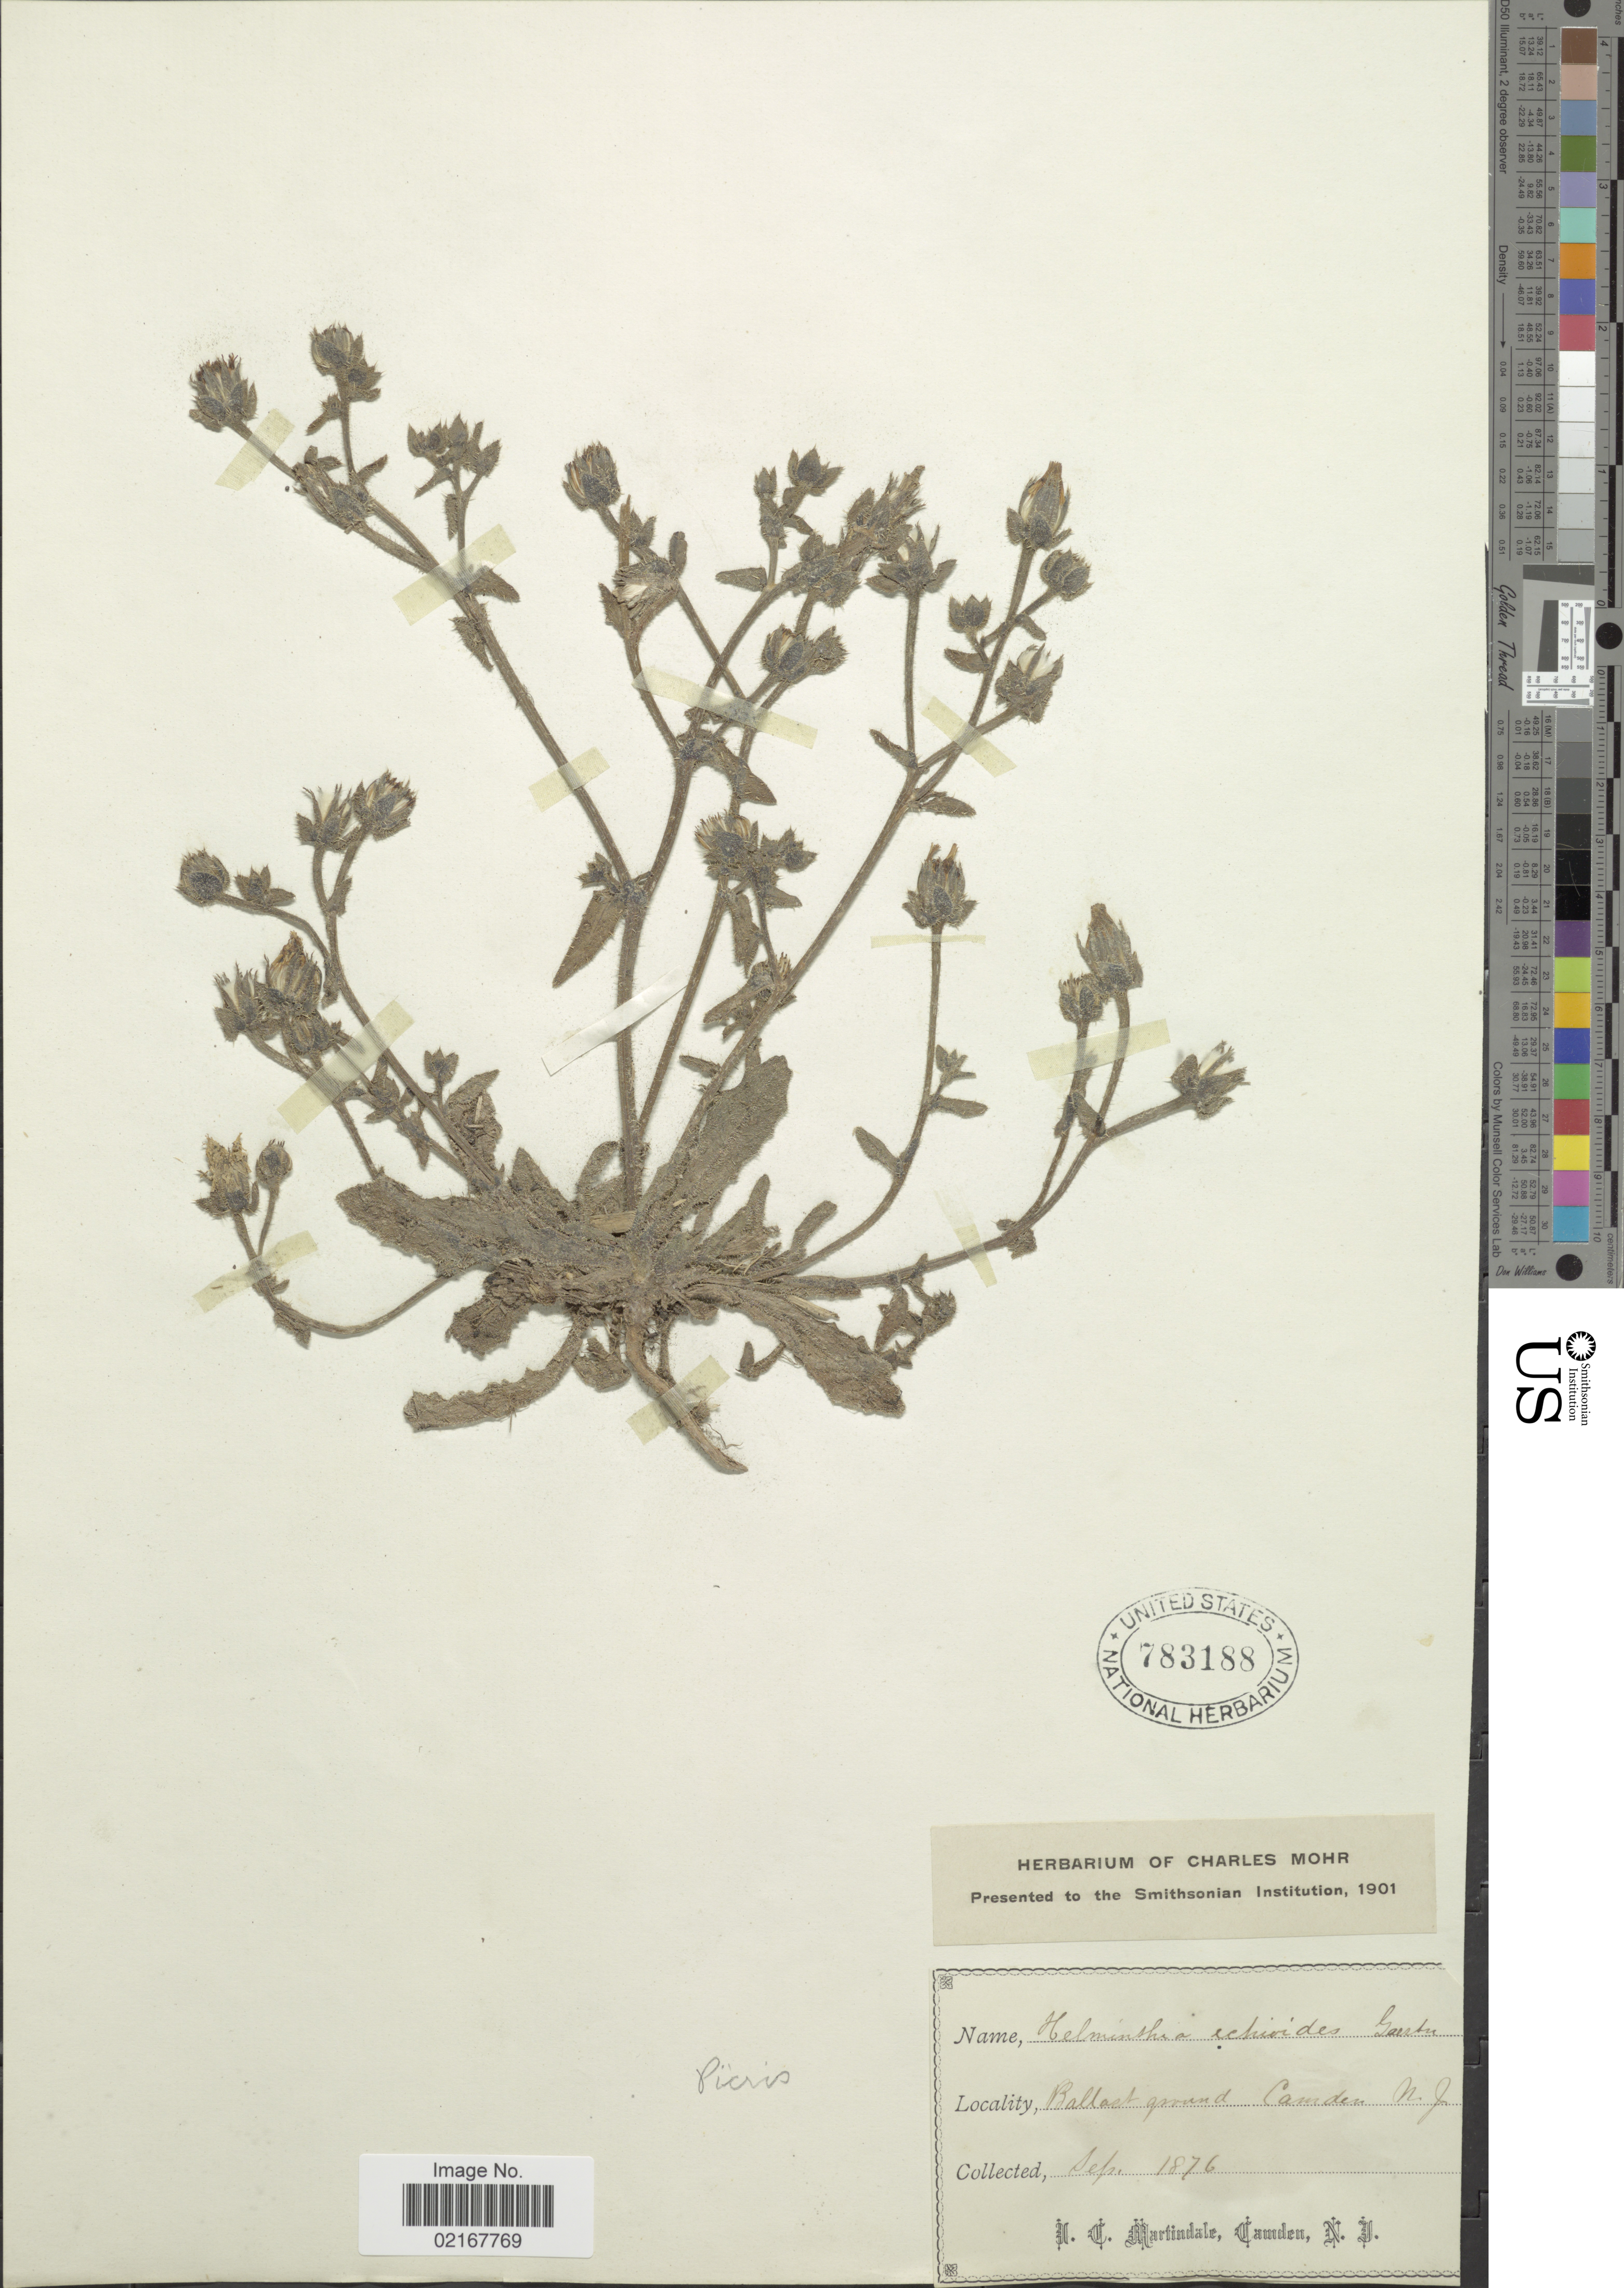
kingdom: Plantae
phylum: Tracheophyta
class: Magnoliopsida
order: Asterales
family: Asteraceae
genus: Picris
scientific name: Picris sp.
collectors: I. C. Martindale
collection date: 1876-09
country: United States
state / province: New Jersey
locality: Camden, N. J.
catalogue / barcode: US 783188